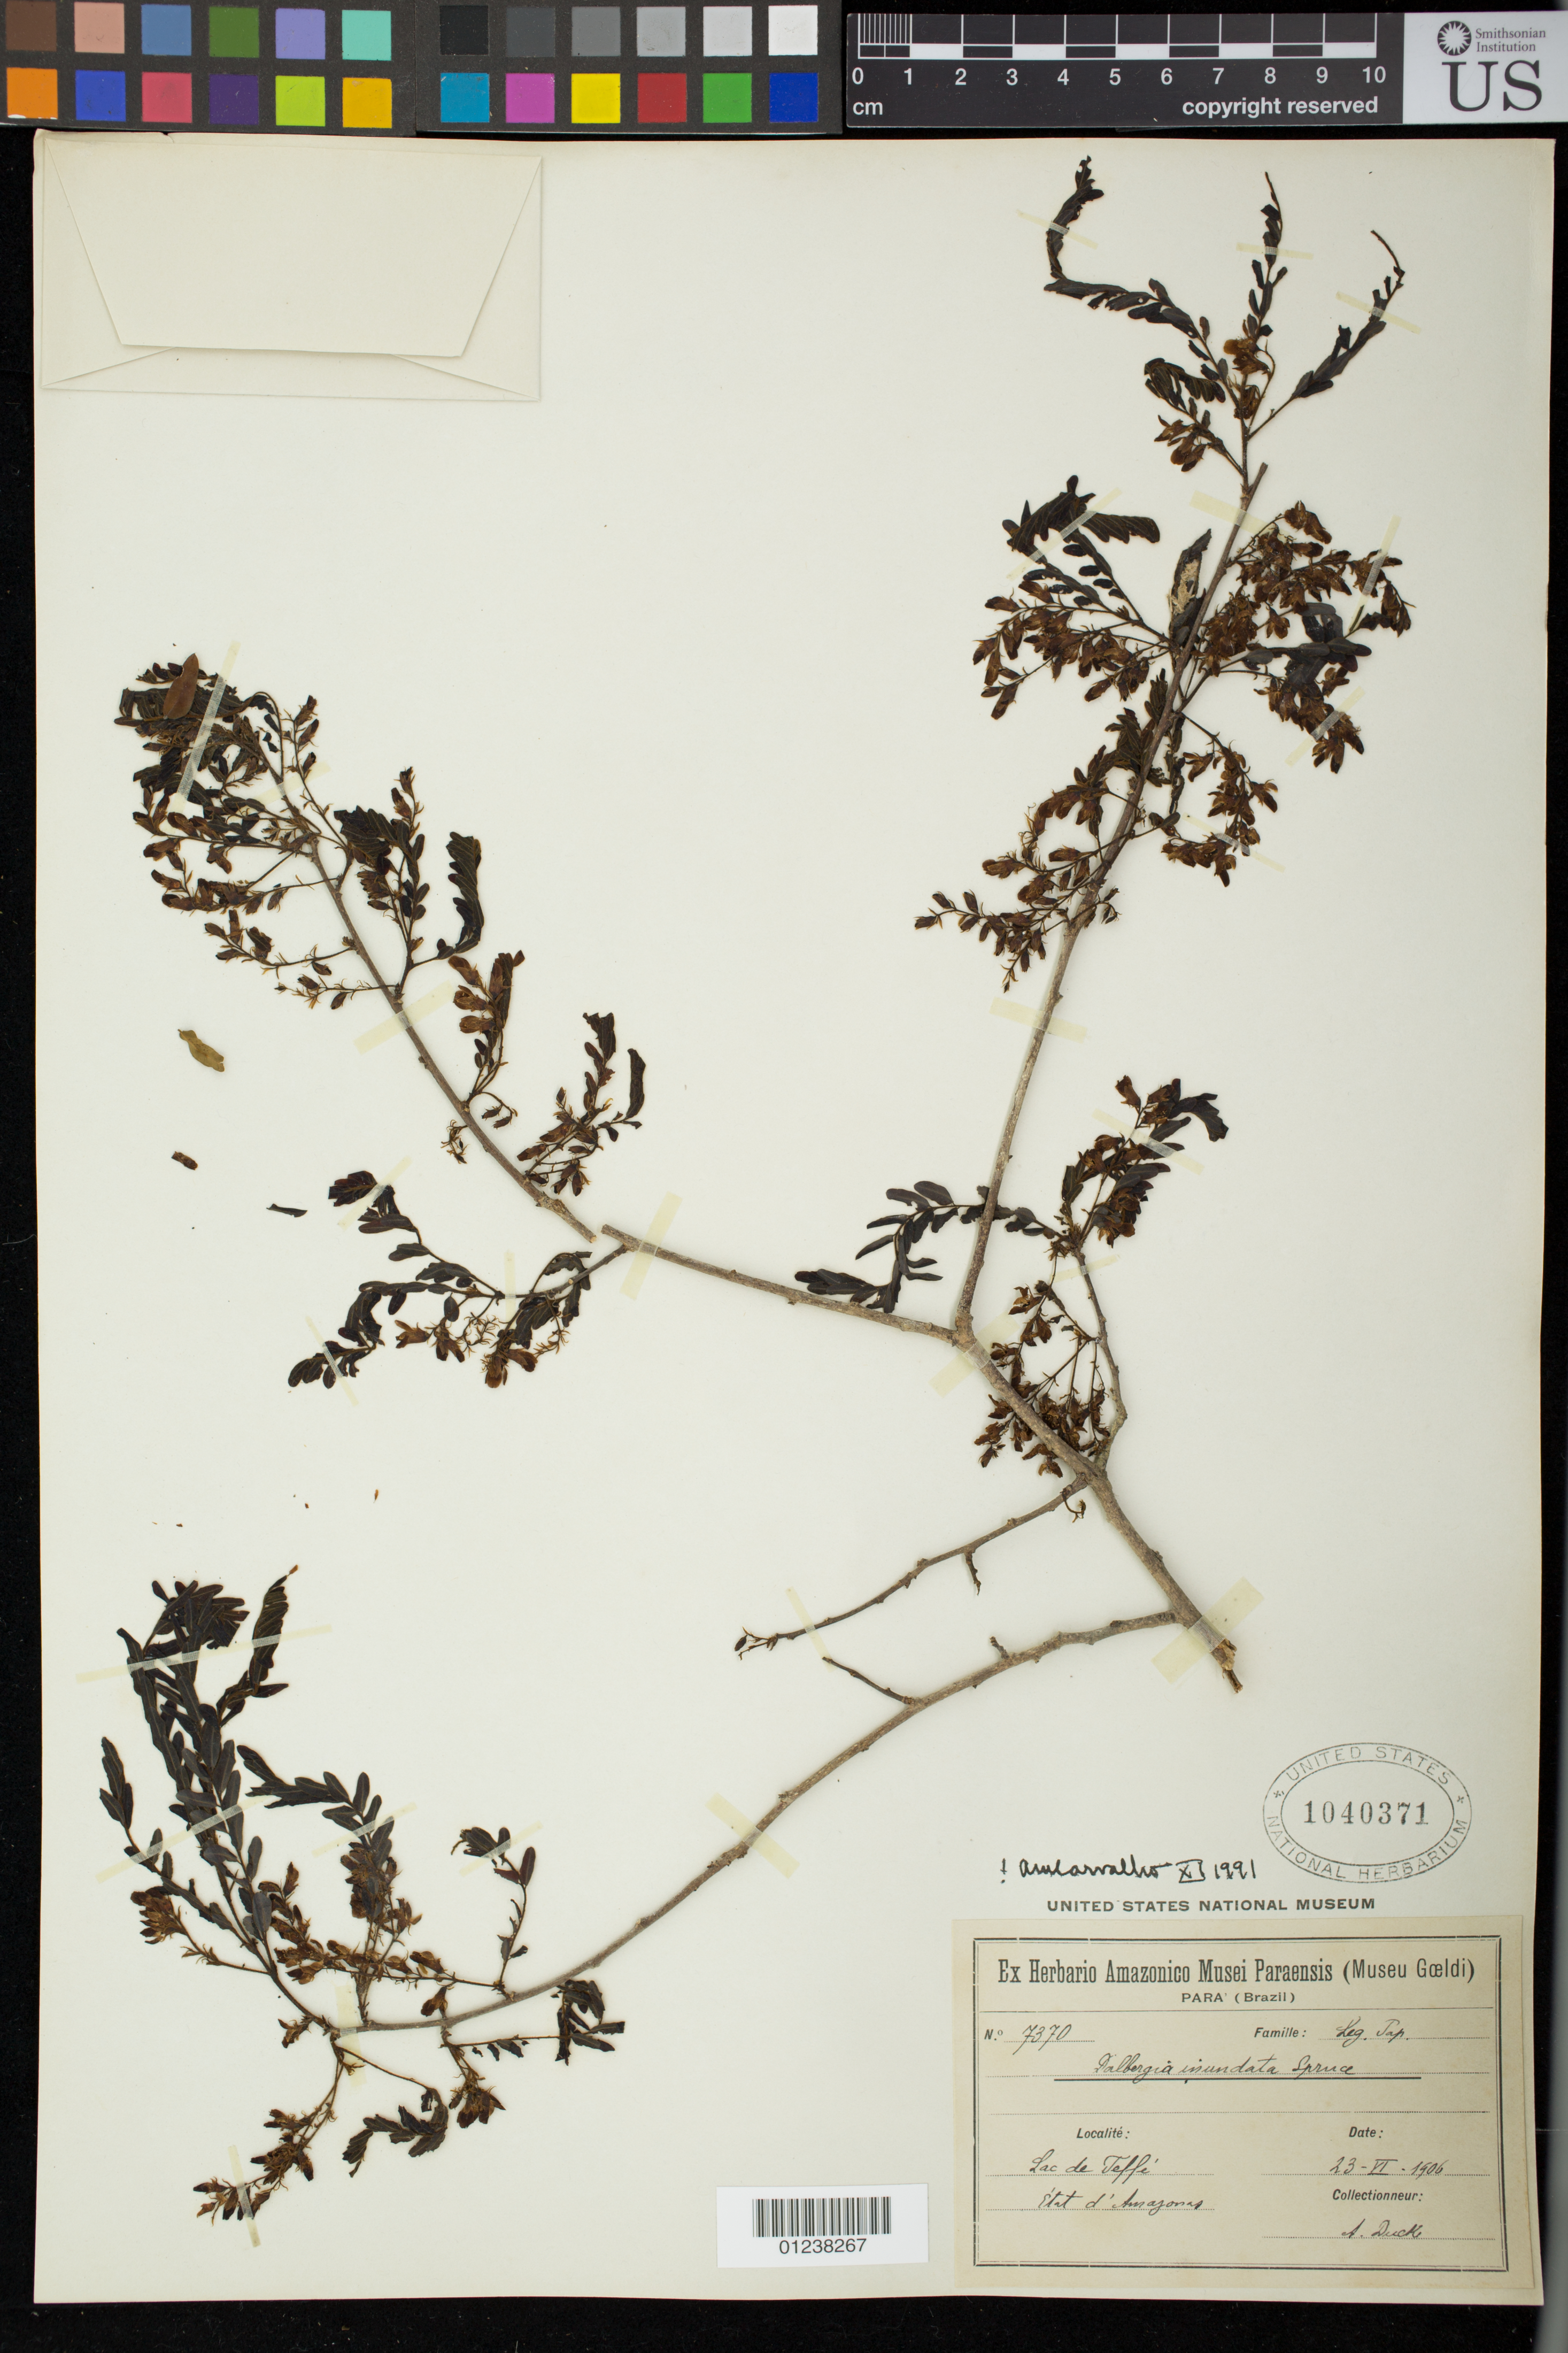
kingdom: Plantae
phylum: Tracheophyta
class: Magnoliopsida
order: Fabales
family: Fabaceae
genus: Dalbergia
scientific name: Dalbergia inundata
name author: Benth.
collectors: A. Ducke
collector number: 7370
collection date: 1906-06-23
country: Brazil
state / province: Amazonas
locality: Lac de Teffe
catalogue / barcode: US 1040371